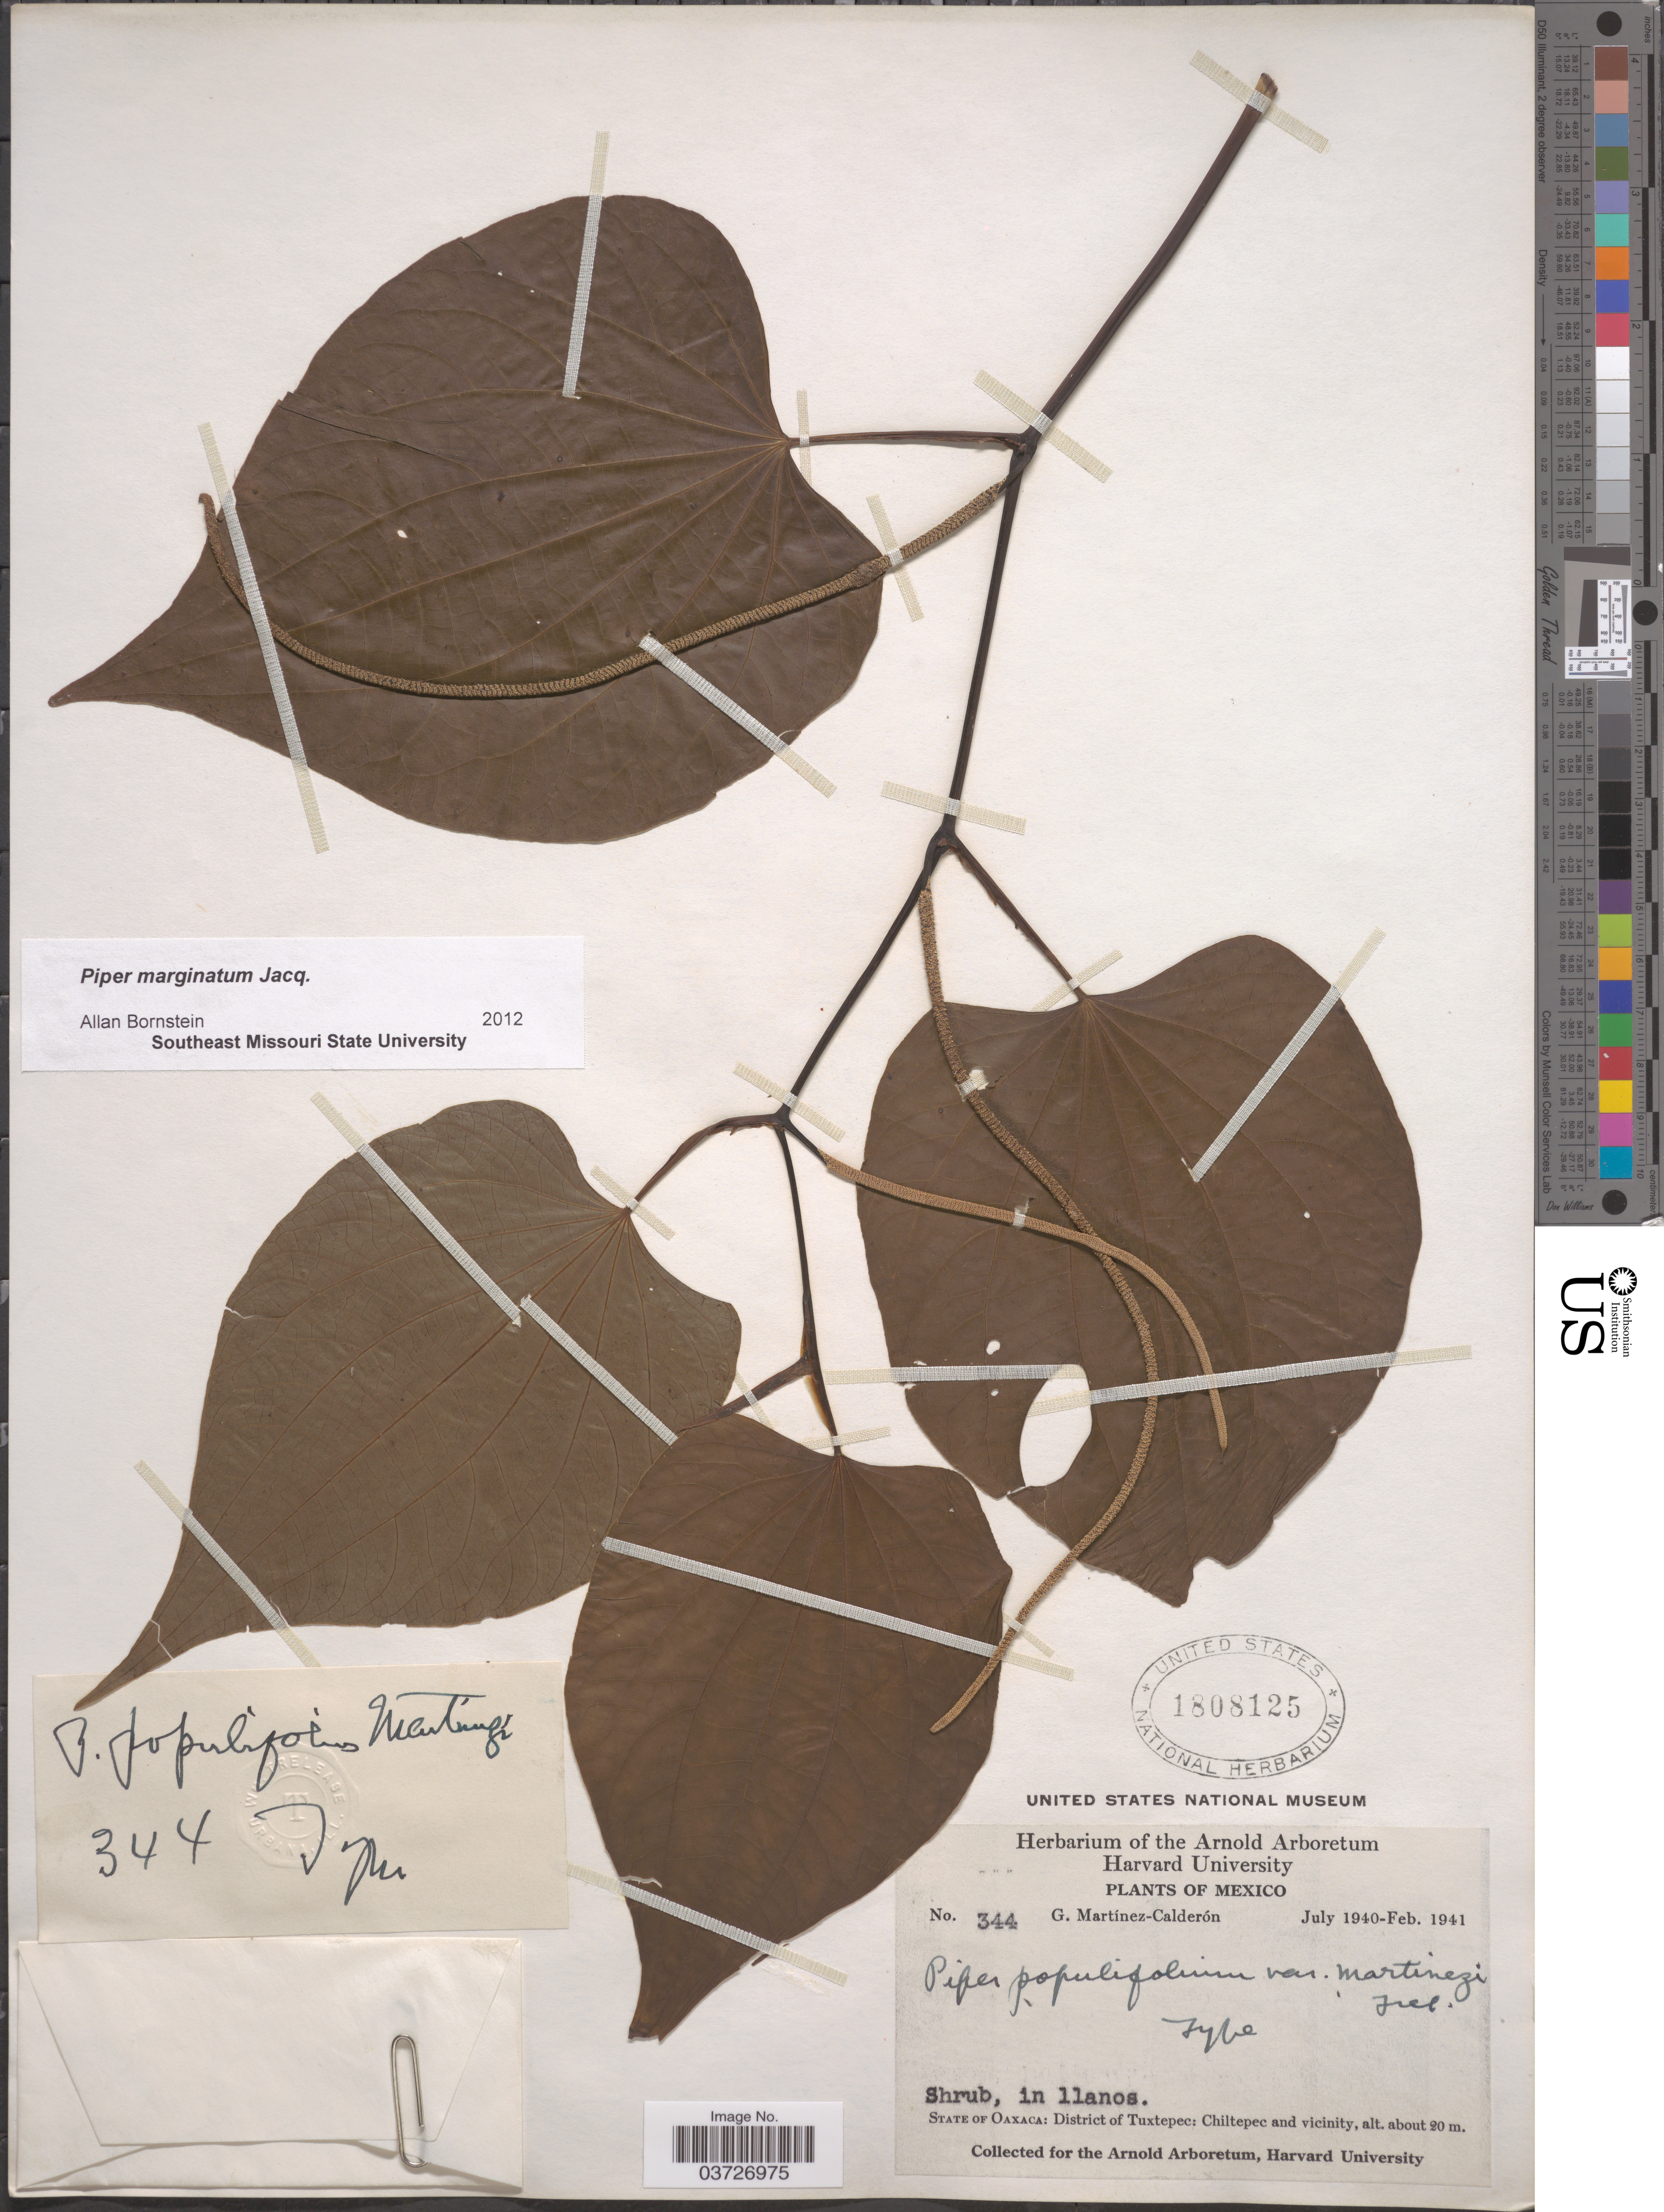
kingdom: Plantae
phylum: Tracheophyta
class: Magnoliopsida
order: Piperales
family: Piperaceae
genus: Piper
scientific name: Piper marginatum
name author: Jacq.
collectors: G. Martínez Calderón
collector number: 344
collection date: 1940-07/1941-02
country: Mexico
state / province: Oaxaca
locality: District of Tuxtepec: Chiltepec and vicinity.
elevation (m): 20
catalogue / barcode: US 1808125